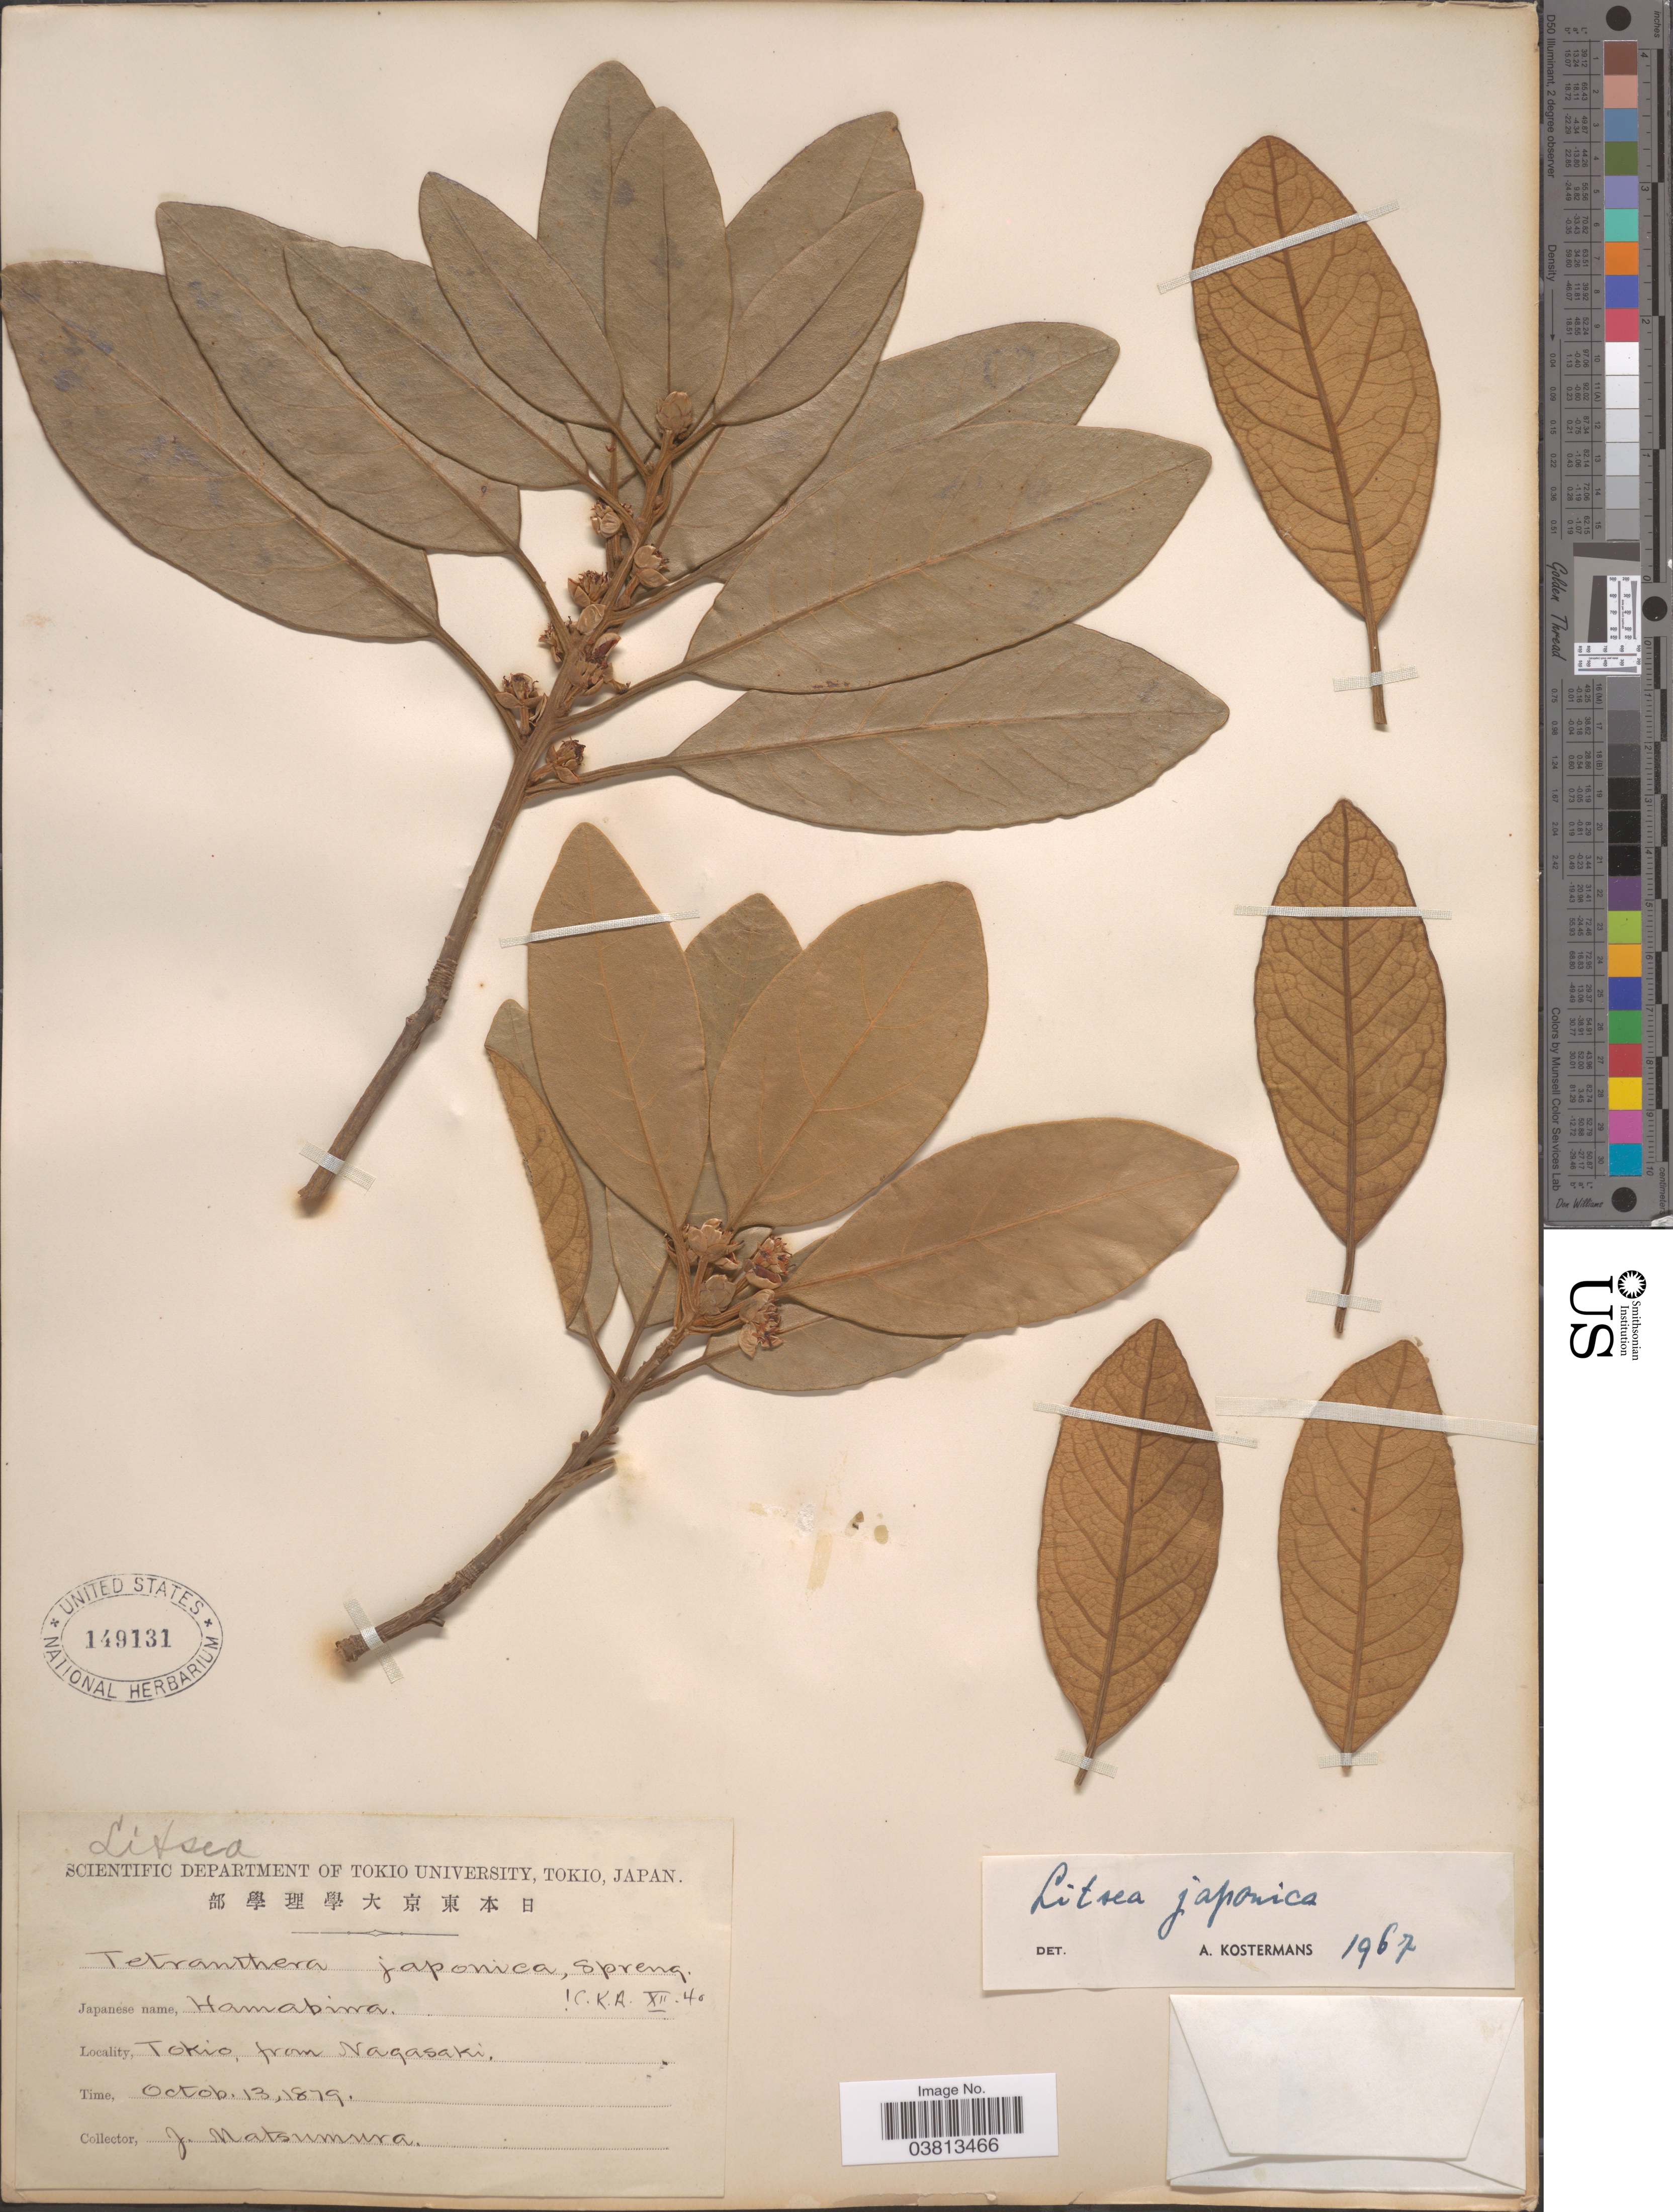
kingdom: Plantae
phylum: Tracheophyta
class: Magnoliopsida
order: Laurales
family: Lauraceae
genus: Litsea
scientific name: Litsea japonica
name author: (Thunb.) Juss.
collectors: J. Matsumura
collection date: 1879-10-13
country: Japan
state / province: Tokyo, Federal City of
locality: Tokio, from Nagasaki.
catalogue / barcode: US 149131